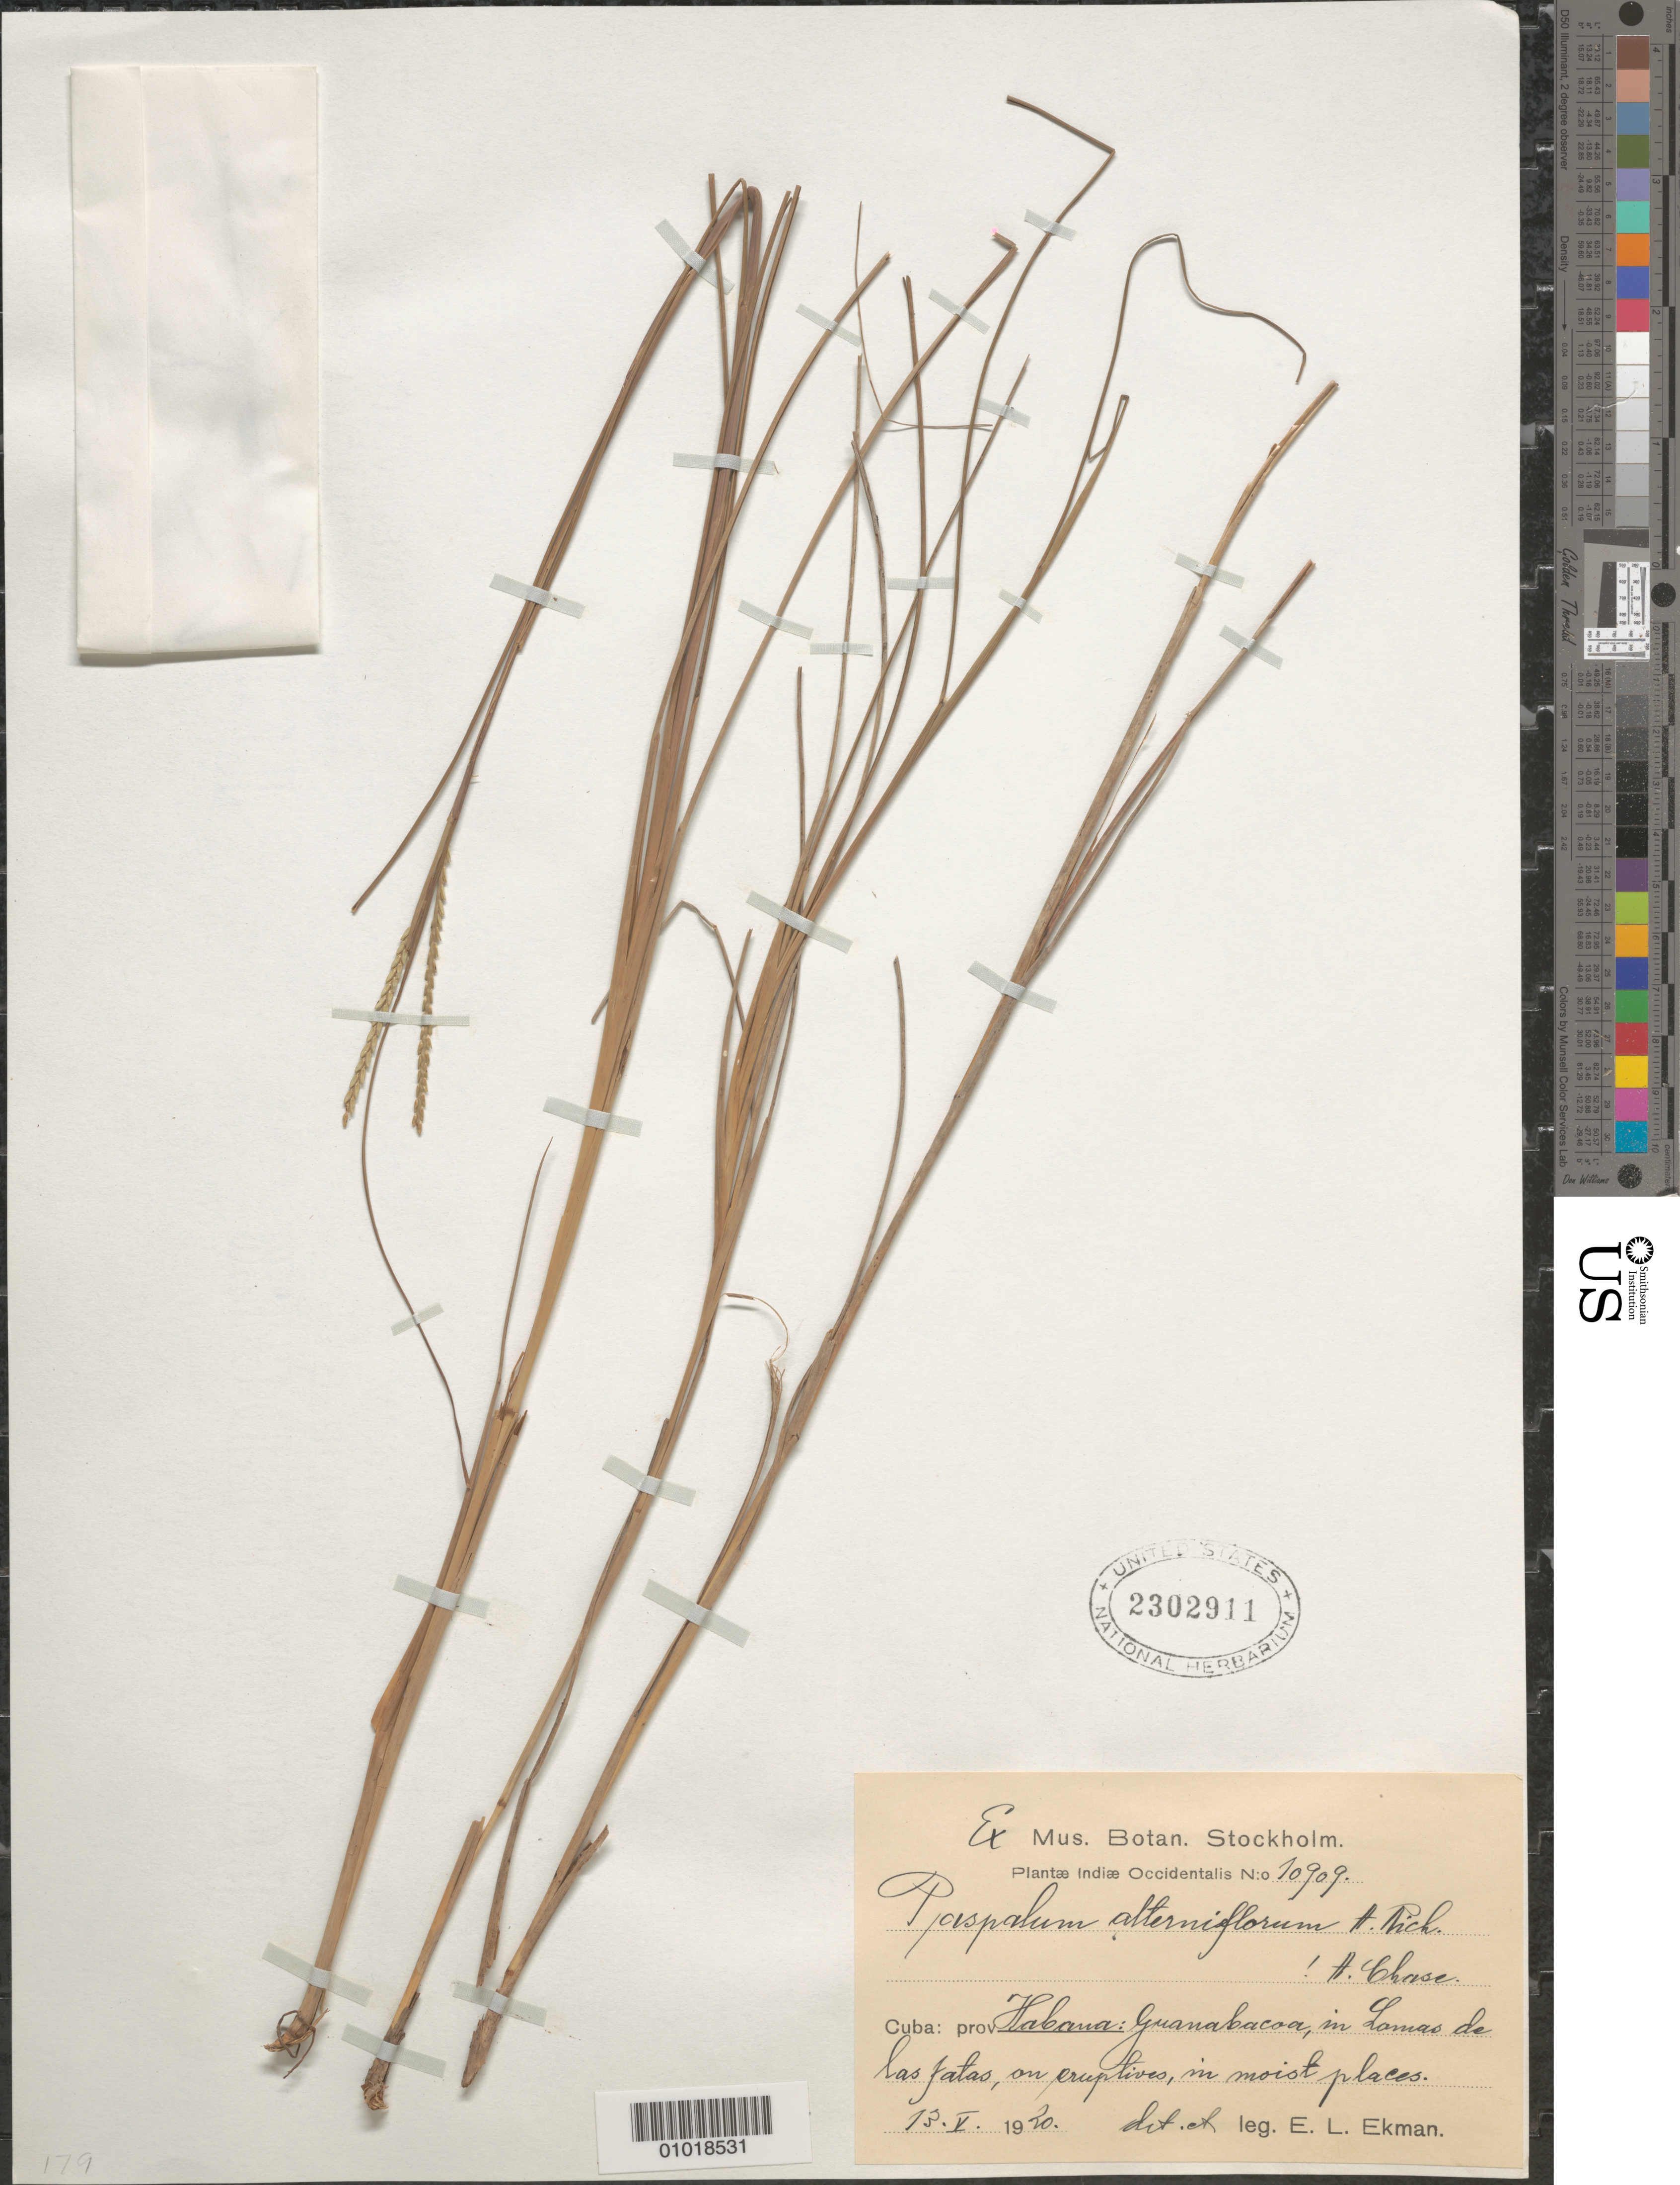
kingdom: Plantae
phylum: Tracheophyta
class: Liliopsida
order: Poales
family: Poaceae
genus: Paspalum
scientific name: Paspalum alterniflorum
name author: A. Rich.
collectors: E. L. Ekman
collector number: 10909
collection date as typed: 13 May 1920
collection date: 1920-05-13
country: Cuba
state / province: La Habana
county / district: Municipio Guanabacoa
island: Cuba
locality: Lomas de las Jatas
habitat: on eruptives, in moist places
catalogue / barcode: US 2302911